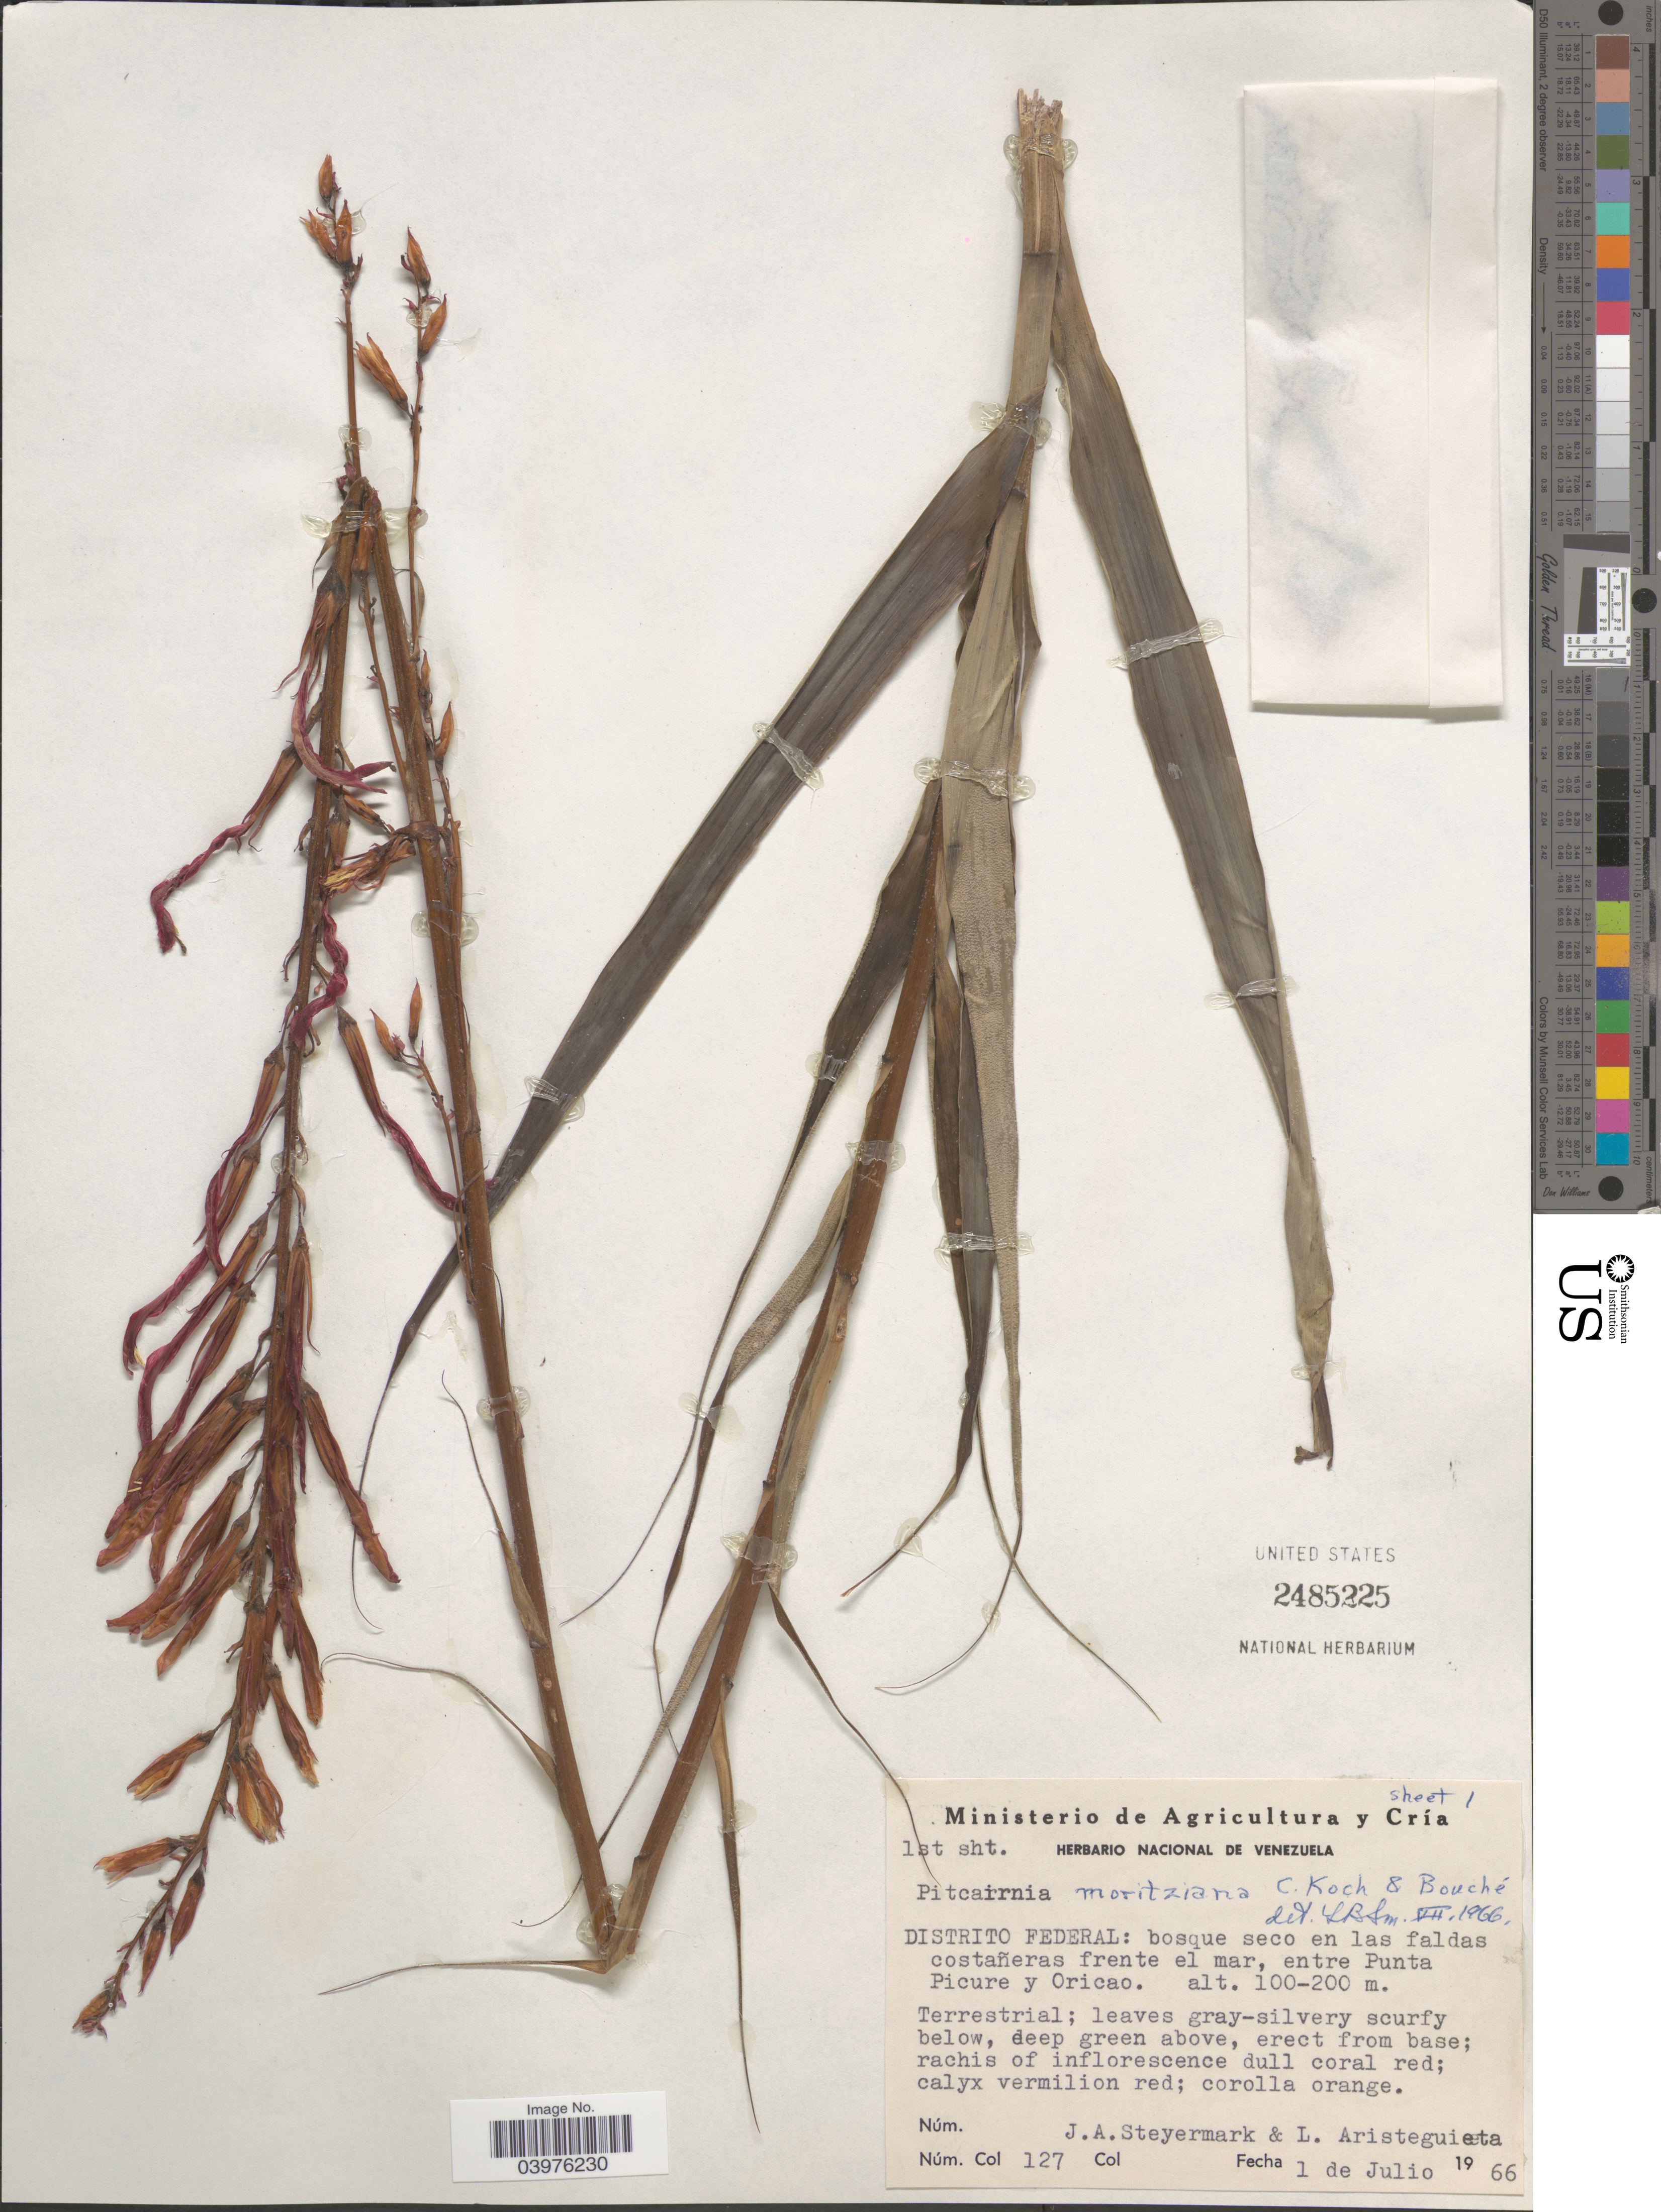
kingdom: Plantae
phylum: Tracheophyta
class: Liliopsida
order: Poales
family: Bromeliaceae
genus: Pitcairnia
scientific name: Pitcairnia moritziana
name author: K. Koch & C.D. Bouché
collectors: J. Steyermark & L. Aristeguieta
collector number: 127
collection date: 1966-07-01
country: Venezuela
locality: Distrito Federal: bosque seco en las faldas costañeras frente el mar, entre Punta Picure y Oricao.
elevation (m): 100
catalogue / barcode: US 2485225